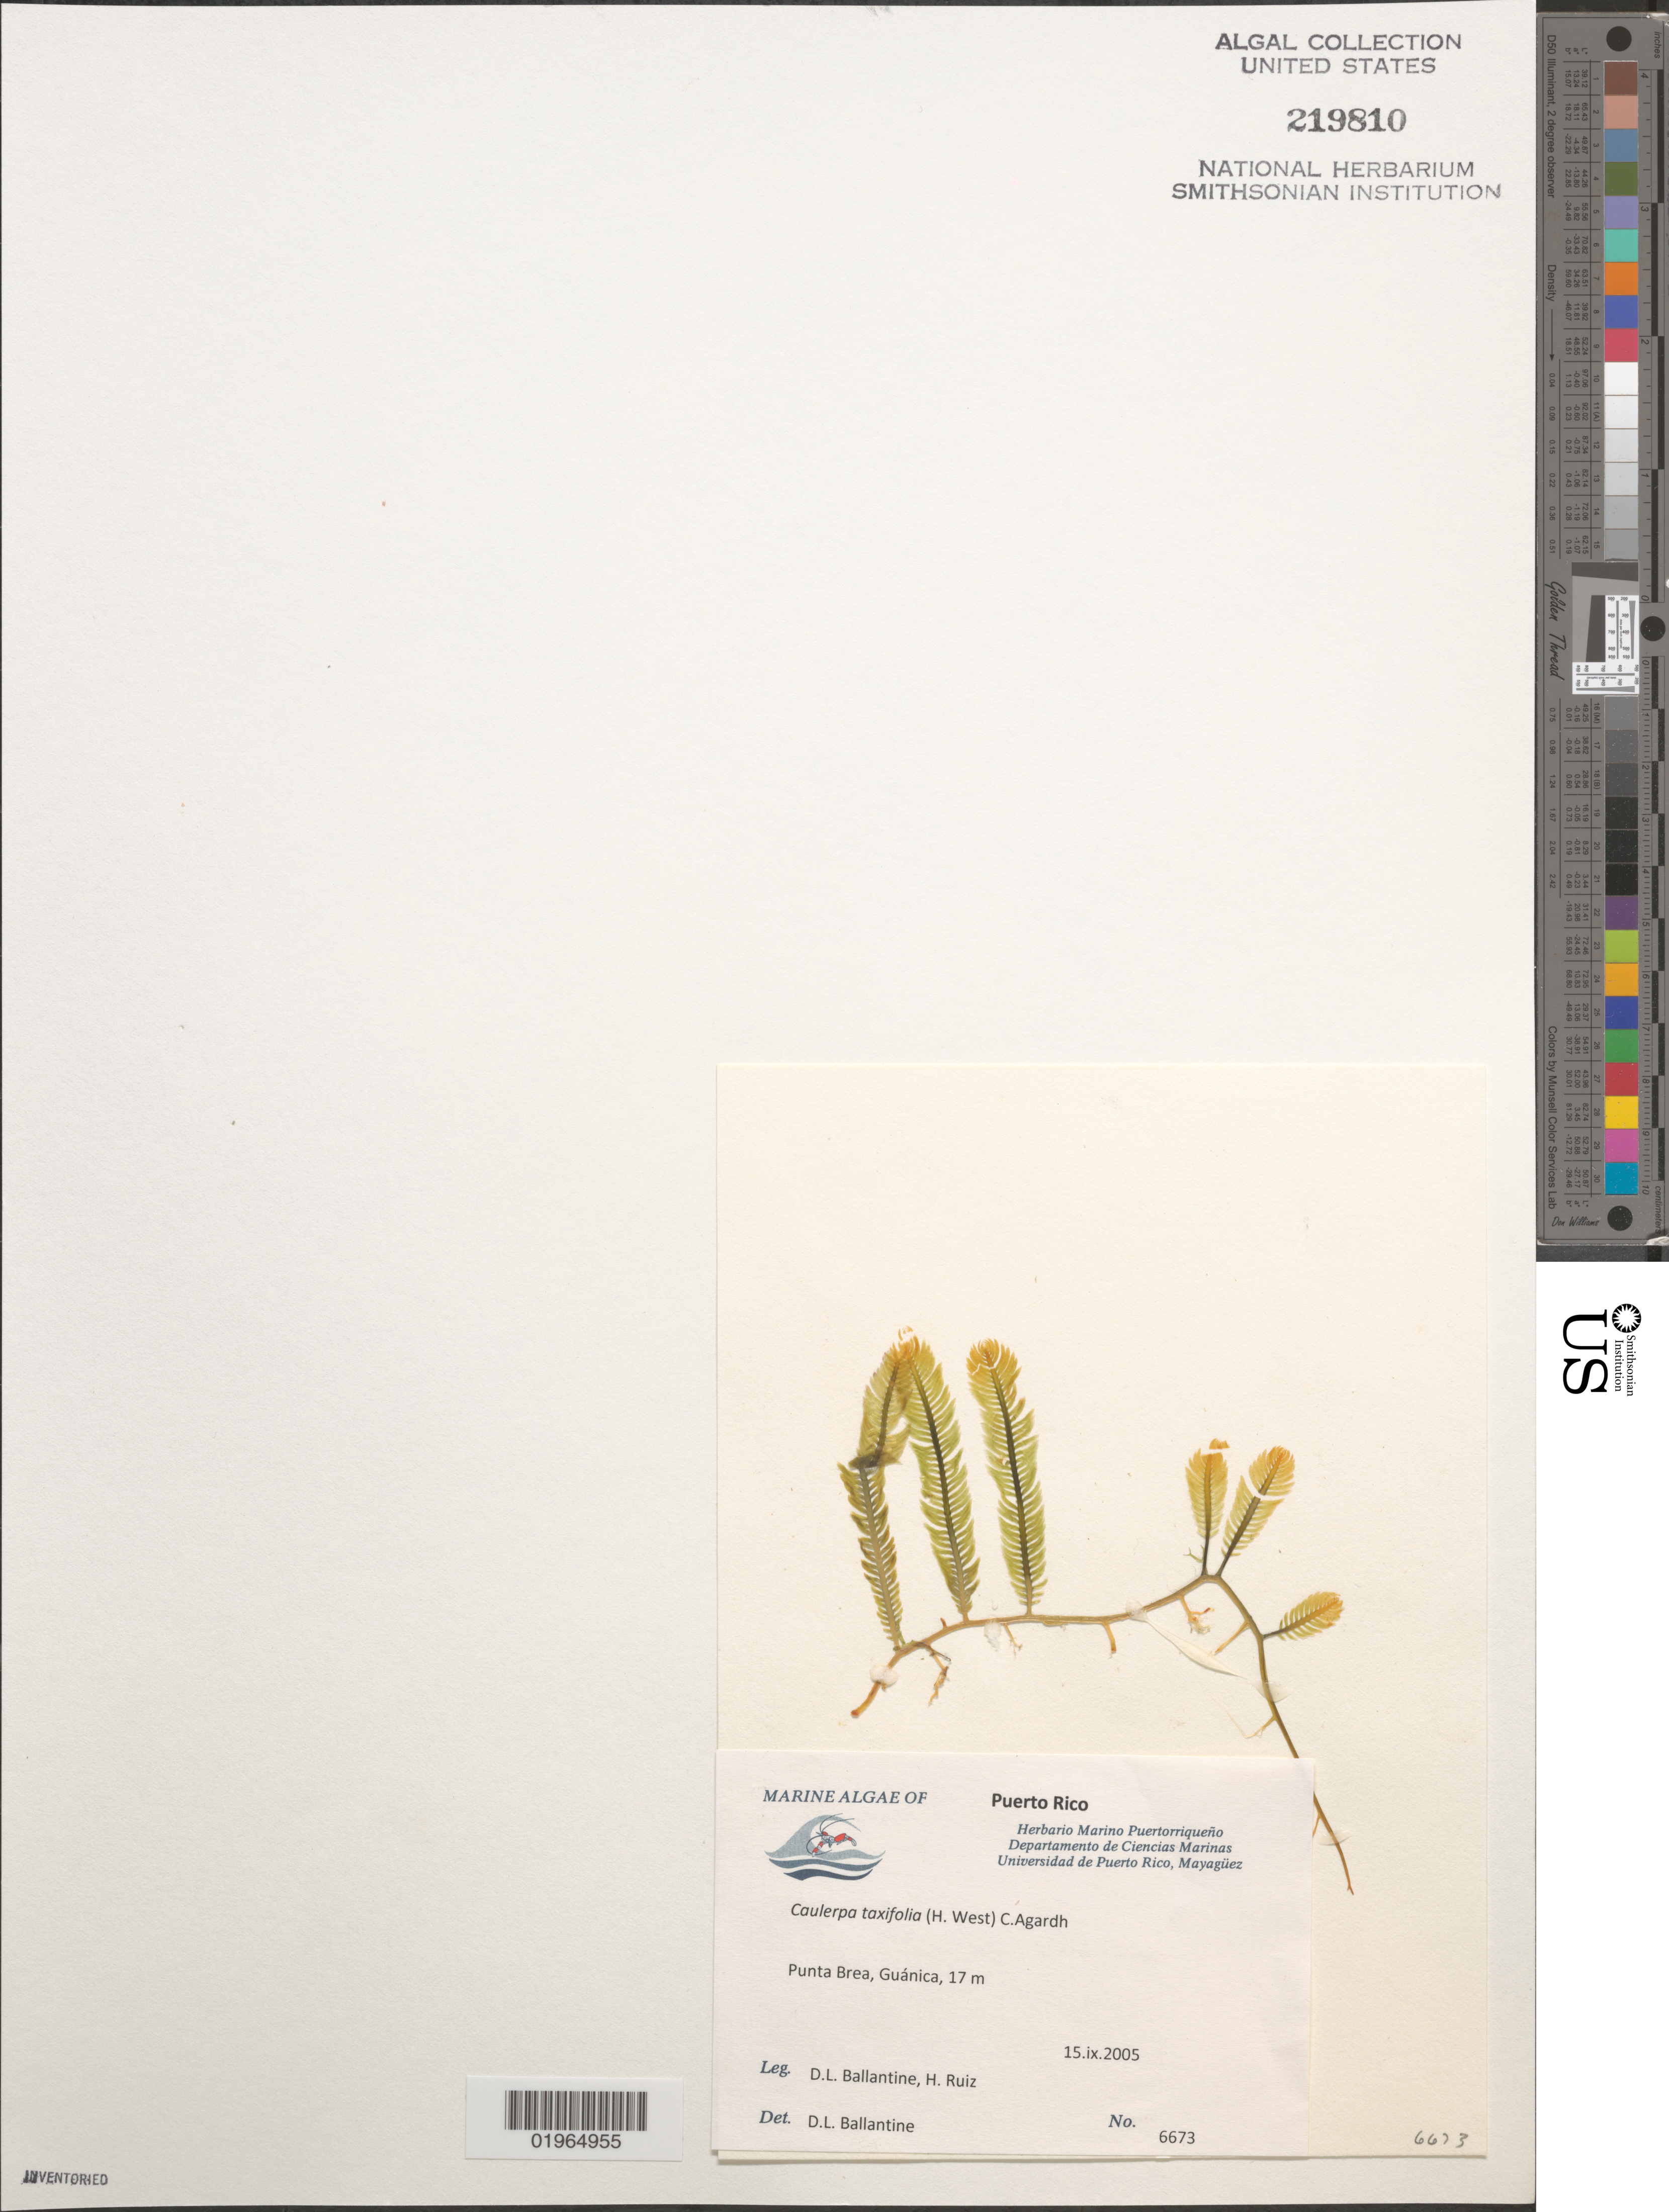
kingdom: Plantae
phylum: Chlorophyta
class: Ulvophyceae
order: Bryopsidales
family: Caulerpaceae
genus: Caulerpa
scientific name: Caulerpa taxifolia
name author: (M. Vahl) C. Agardh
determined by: Ballantine, D. L.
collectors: D.L. Ballantine & H. Ruiz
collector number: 6673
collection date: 2005-09-15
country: Puerto Rico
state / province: Guanica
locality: Punta Brea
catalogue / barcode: US 219810